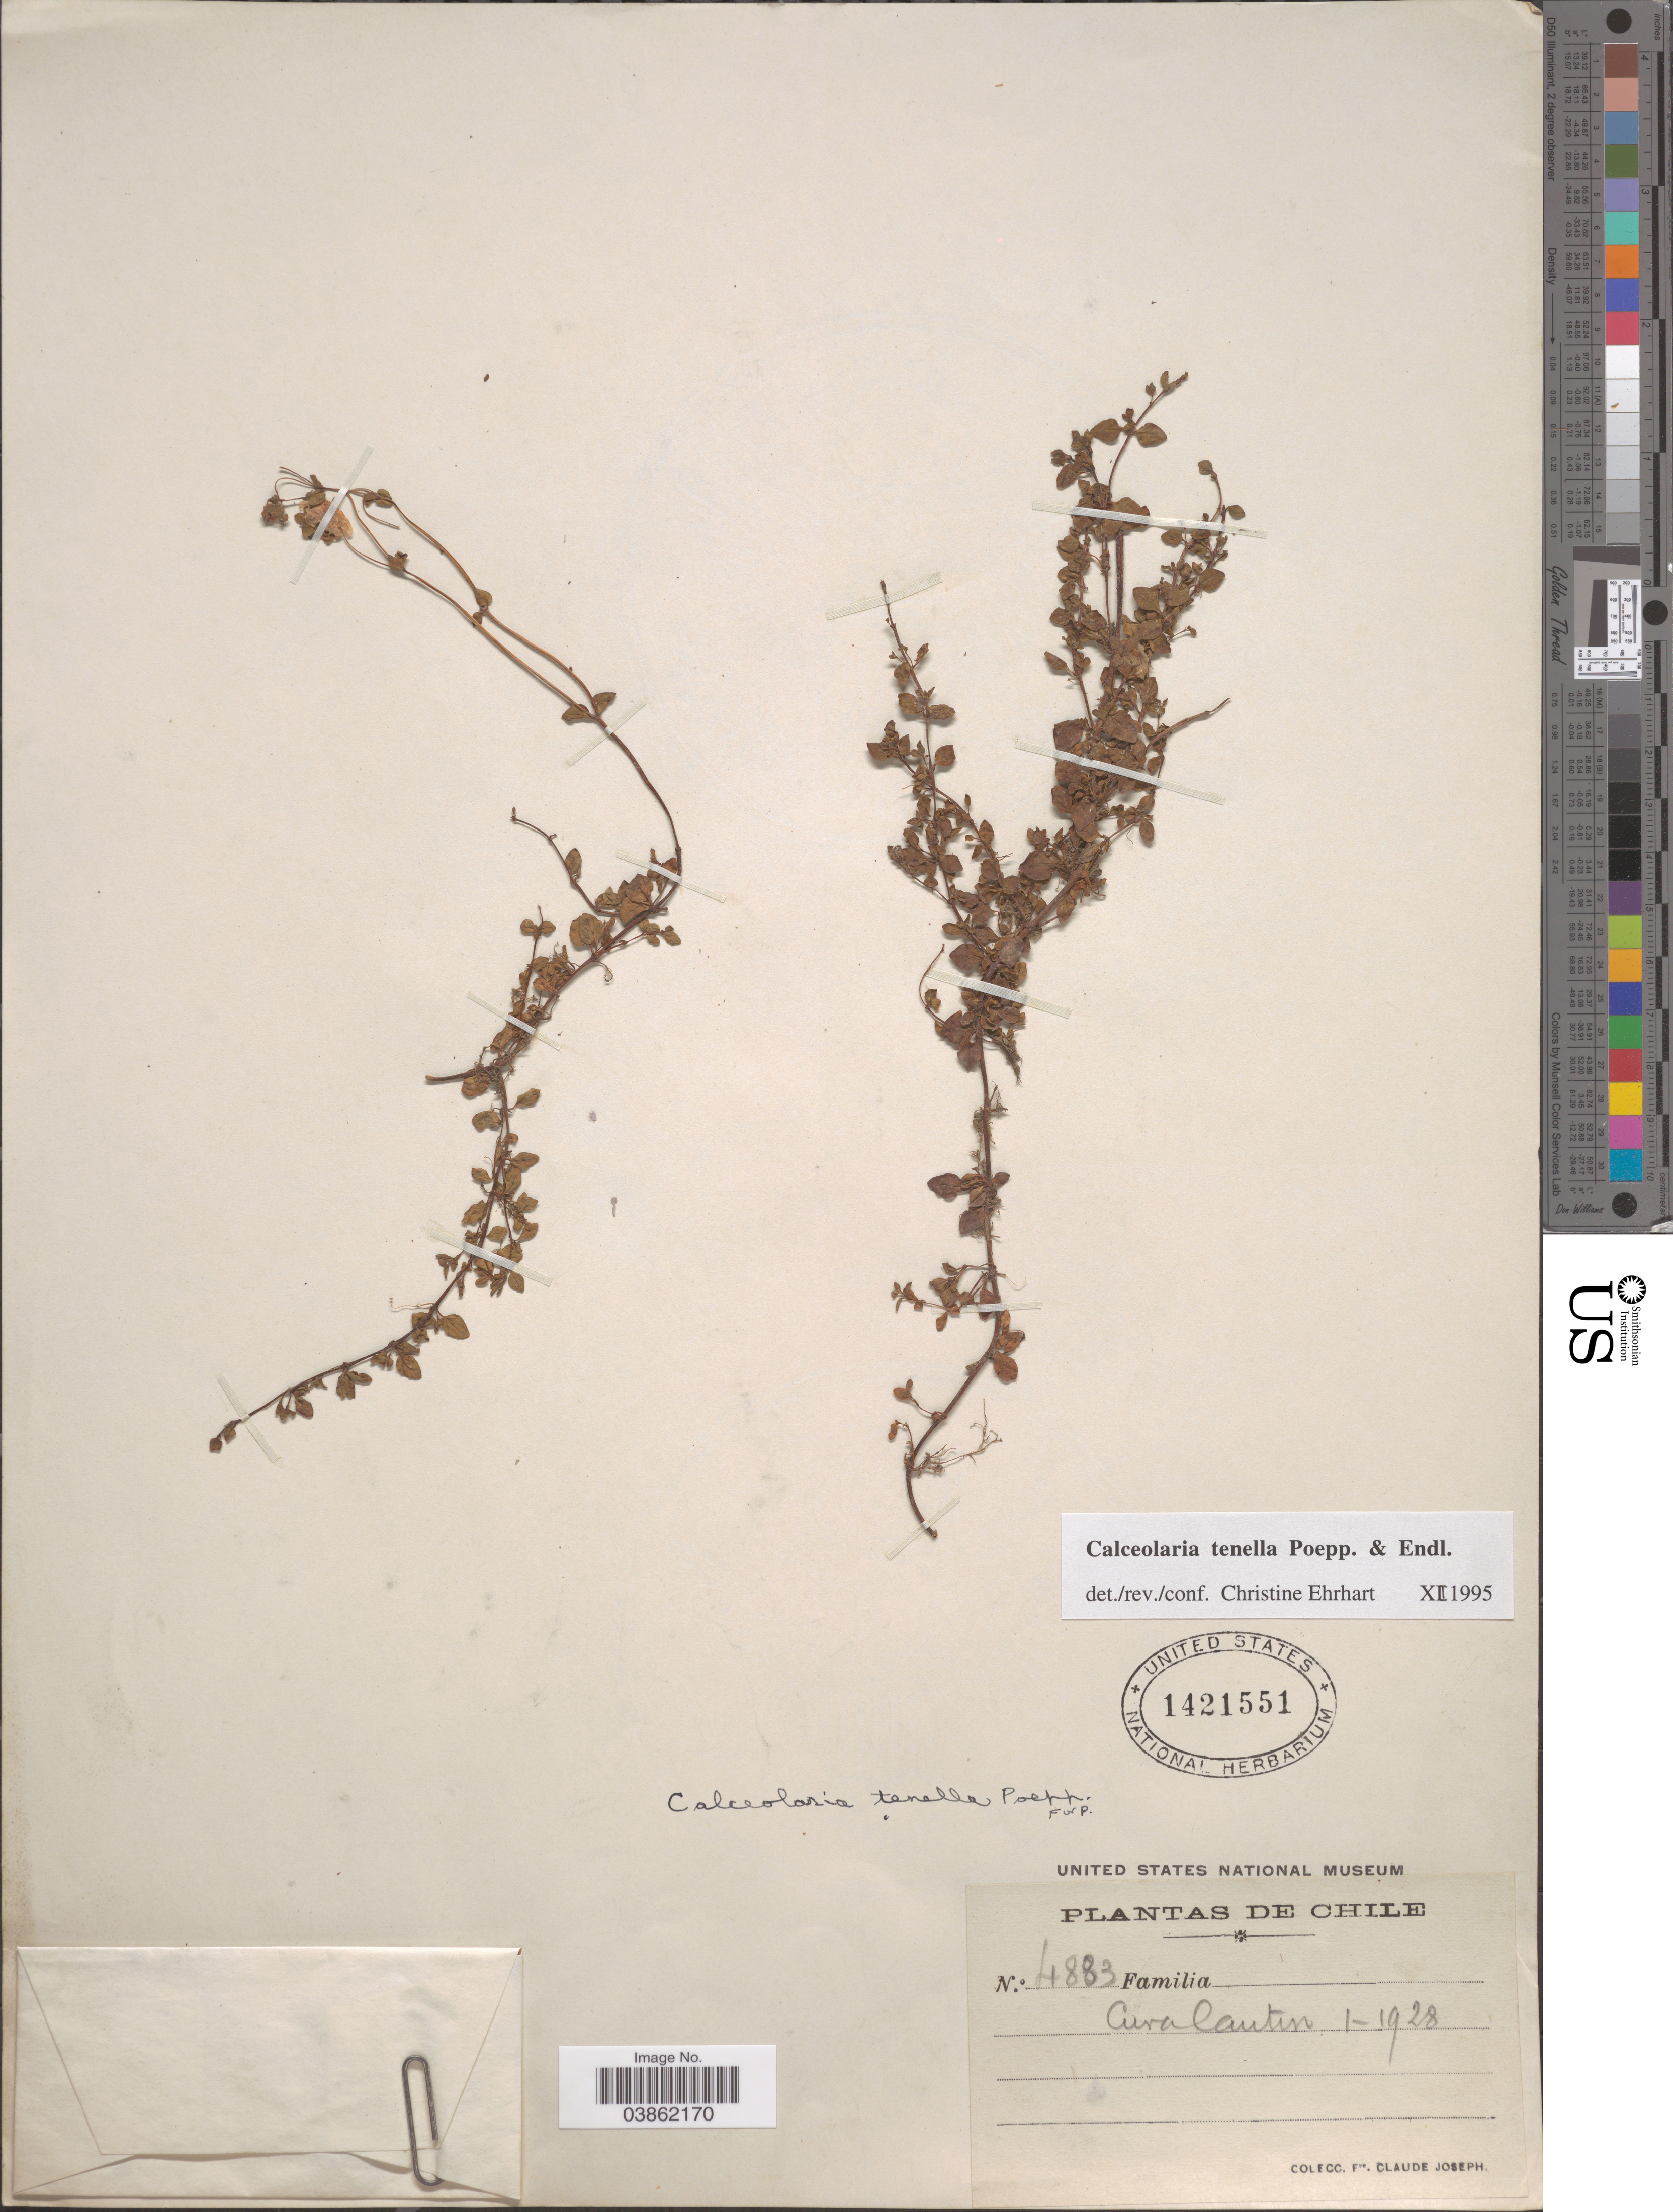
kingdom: Plantae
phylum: Tracheophyta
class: Magnoliopsida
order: Lamiales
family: Calceolariaceae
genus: Calceolaria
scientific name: Calceolaria tenella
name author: Poepp.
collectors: Bro. Claude-Joseph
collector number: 4883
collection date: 1928-01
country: Chile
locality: Cura Cautin.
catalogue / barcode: US 1421551